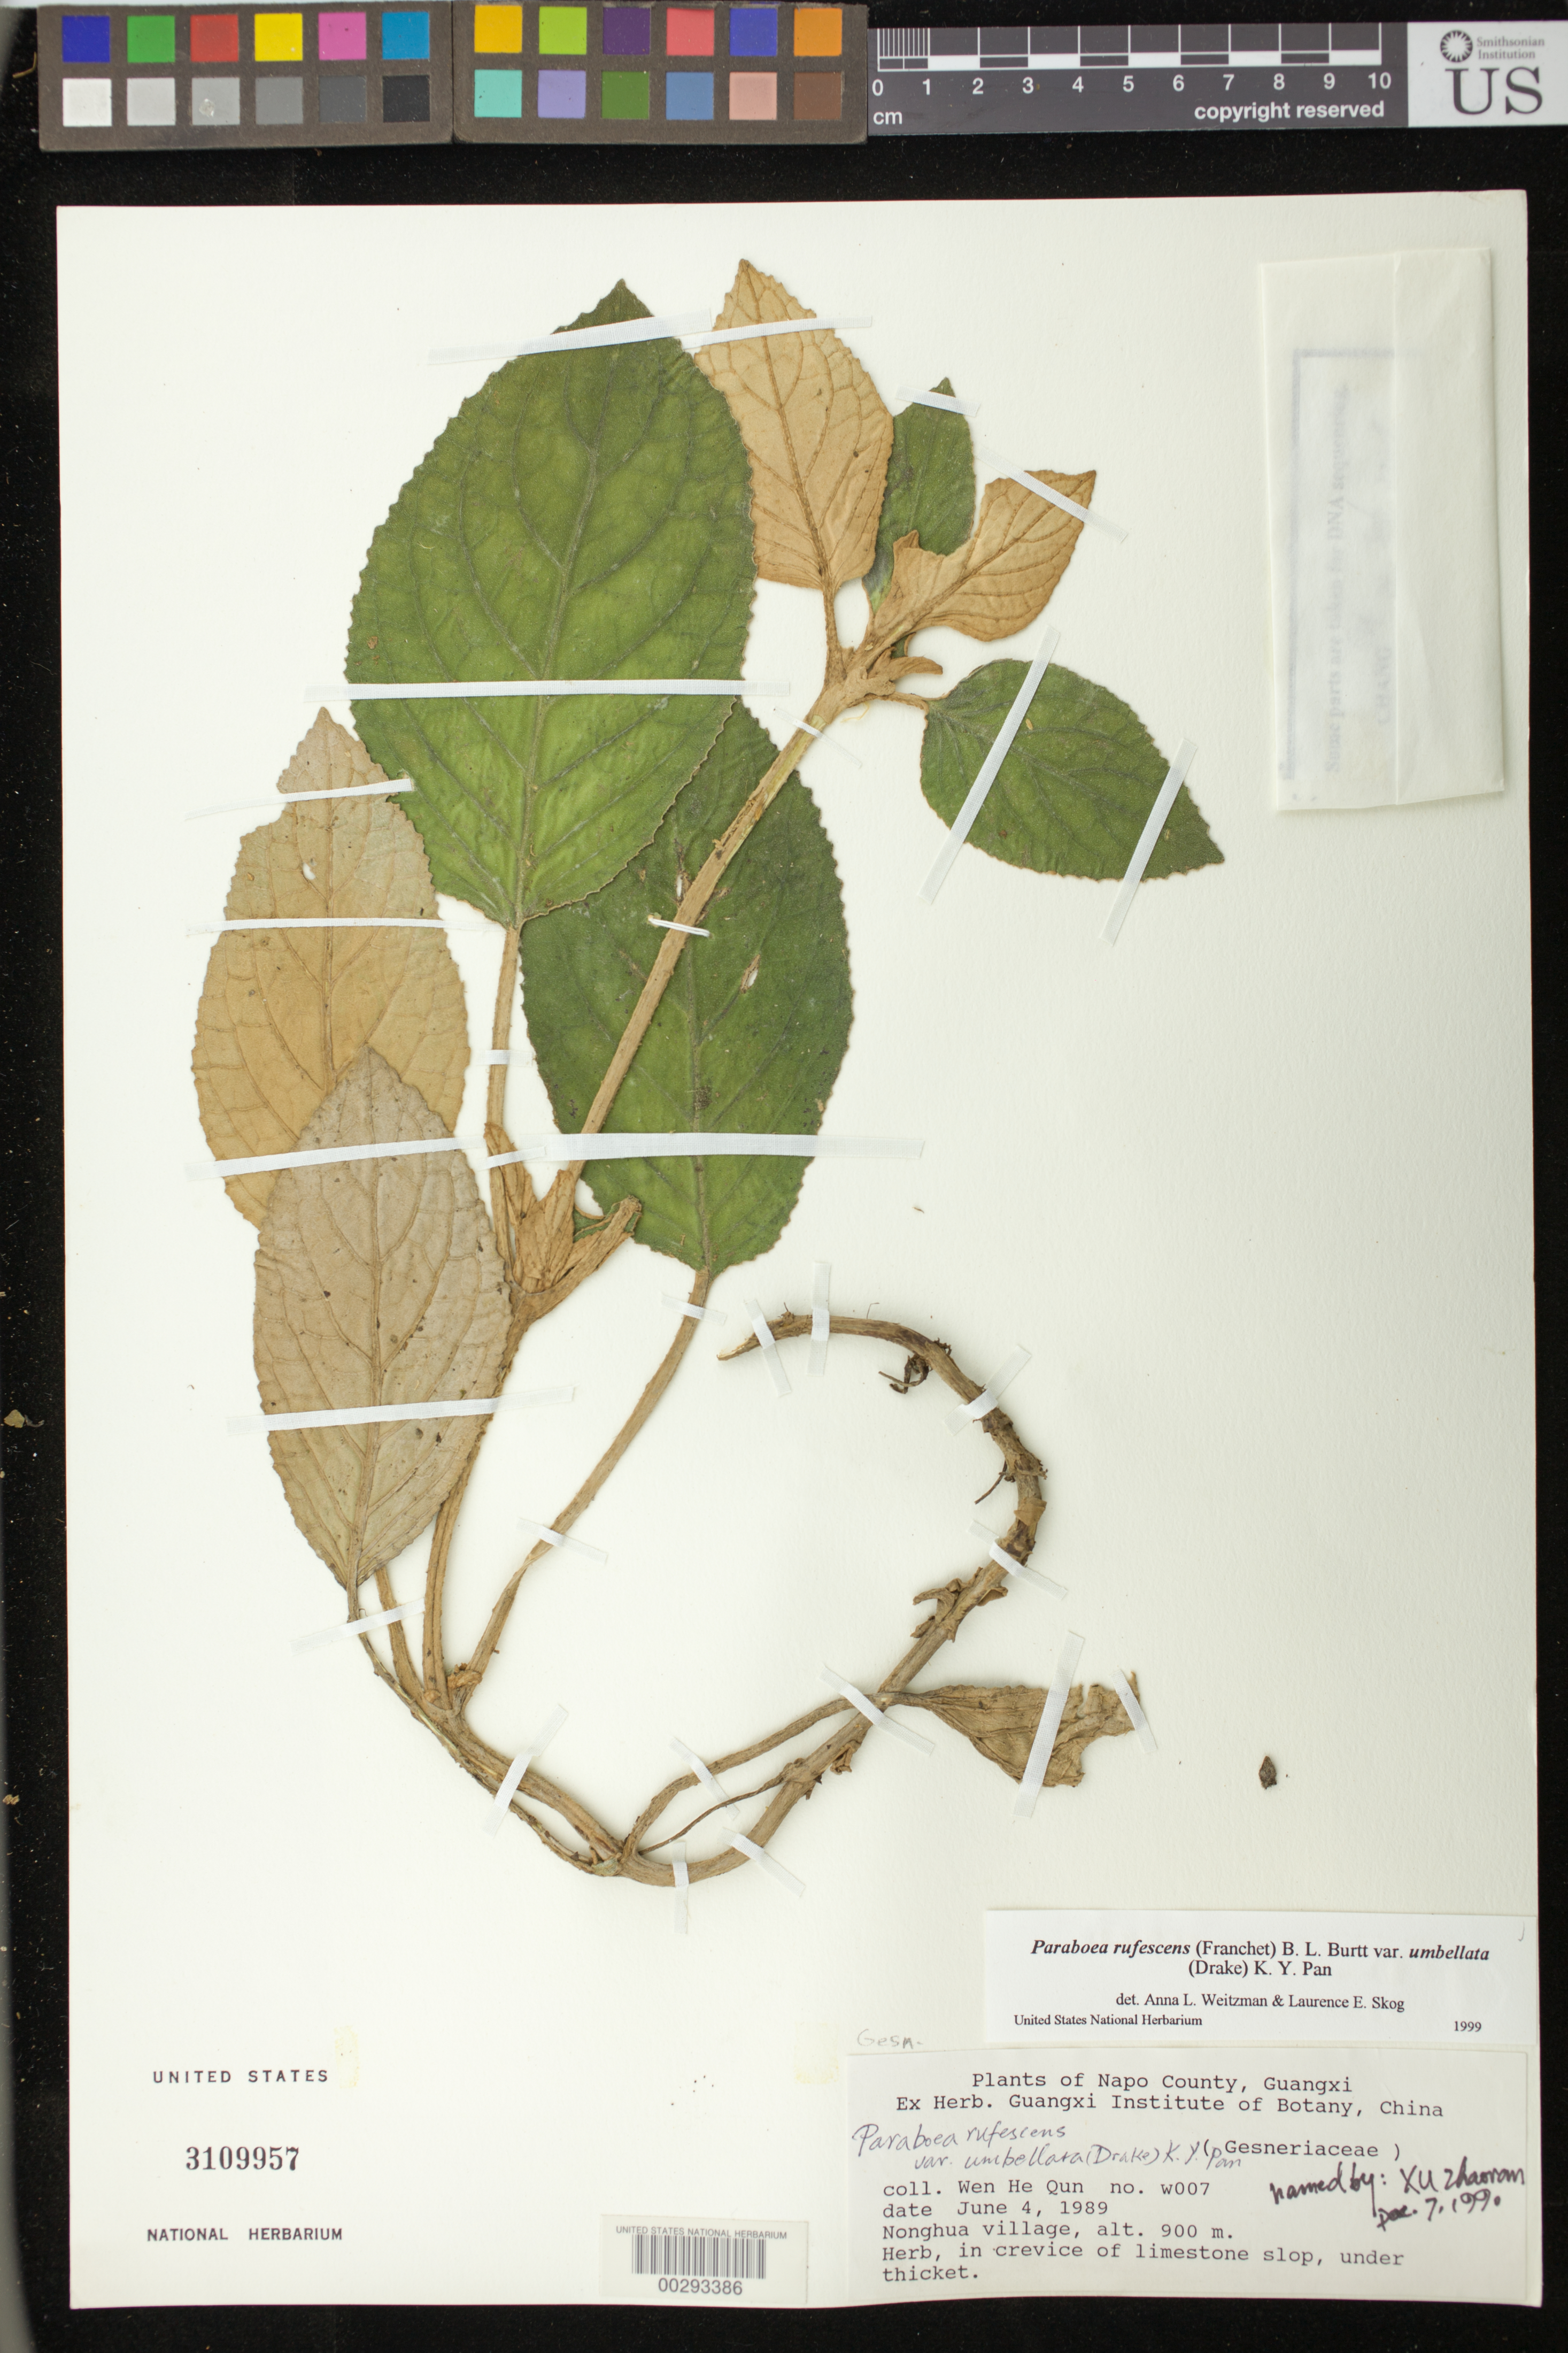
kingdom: Plantae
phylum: Tracheophyta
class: Magnoliopsida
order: Lamiales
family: Gesneriaceae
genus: Paraboea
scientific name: Paraboea rufescens var. umbellata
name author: (Drake) K.Y. Pan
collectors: H. Wen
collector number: W007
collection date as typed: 04 Jun 1989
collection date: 1989-06-04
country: China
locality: Nonghua village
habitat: In crevice of limestone slope under thicket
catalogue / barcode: US 3109957